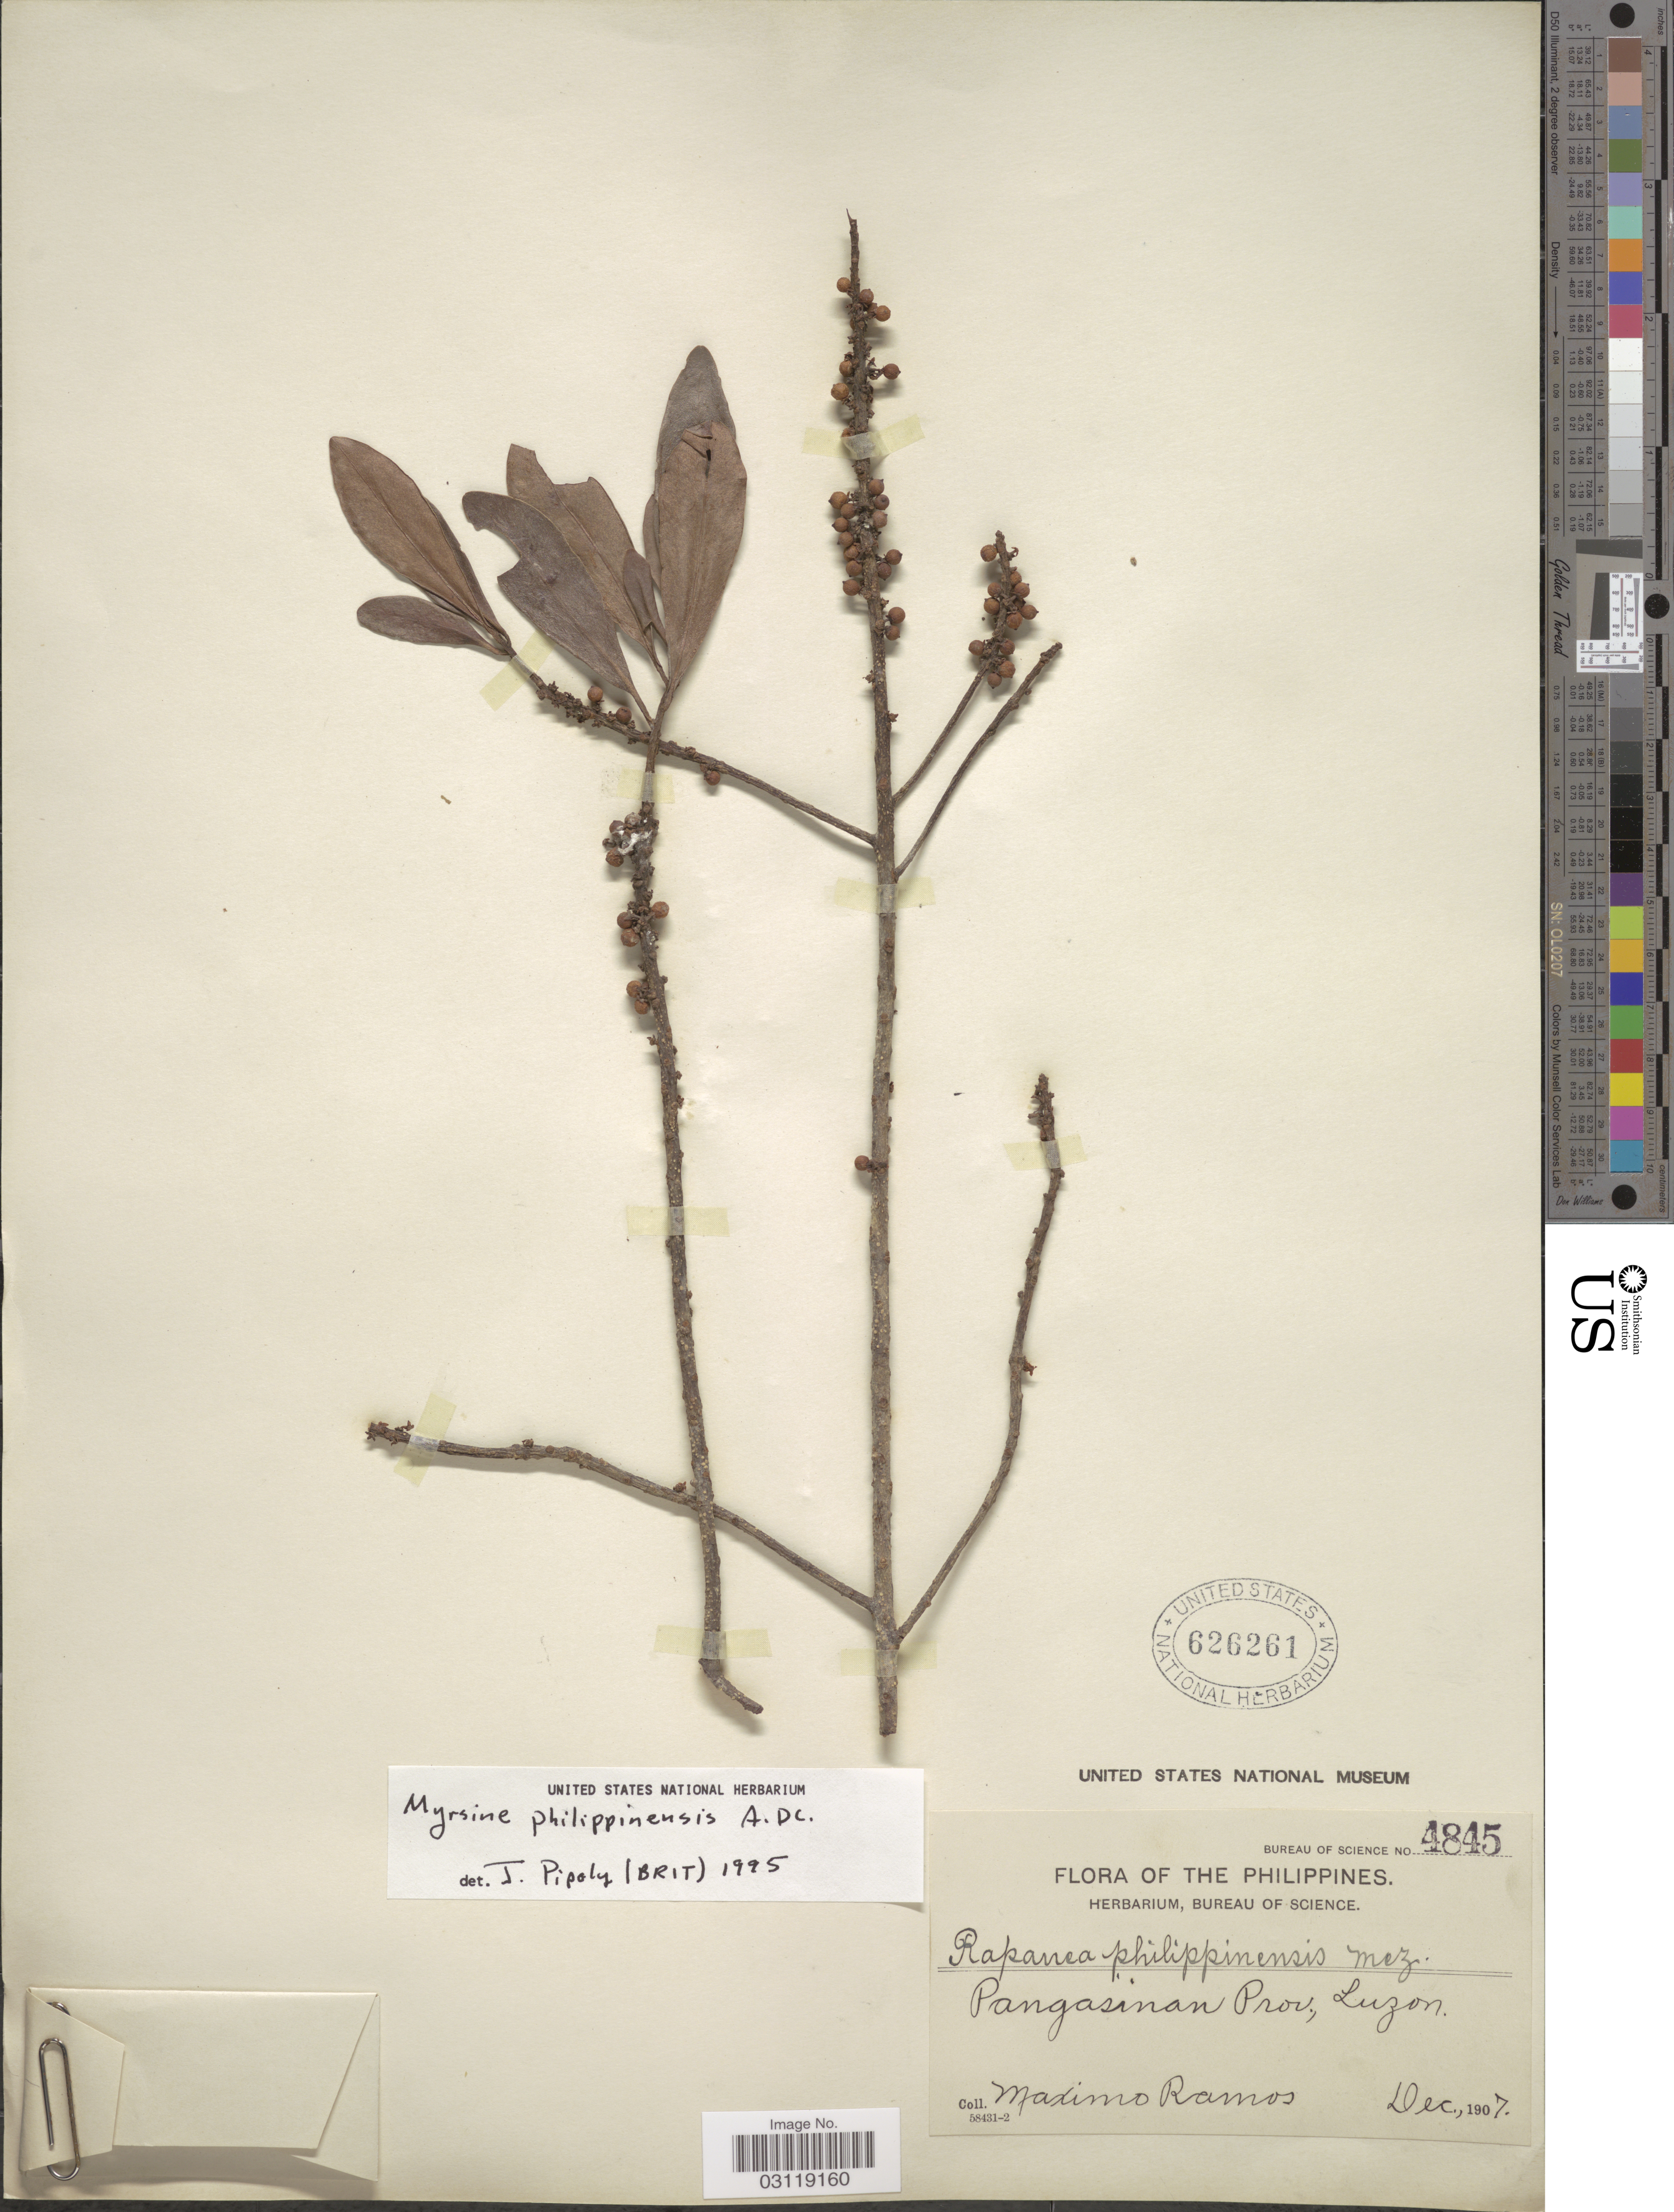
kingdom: Plantae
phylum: Tracheophyta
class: Magnoliopsida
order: Ericales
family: Primulaceae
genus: Rapanea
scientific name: Rapanea philippinensis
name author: (A. DC.) Mez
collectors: M. Ramos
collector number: Bureau of Science 4845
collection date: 1907-12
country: Philippines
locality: Pangasinan Prov., Luzon.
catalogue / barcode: US 626261